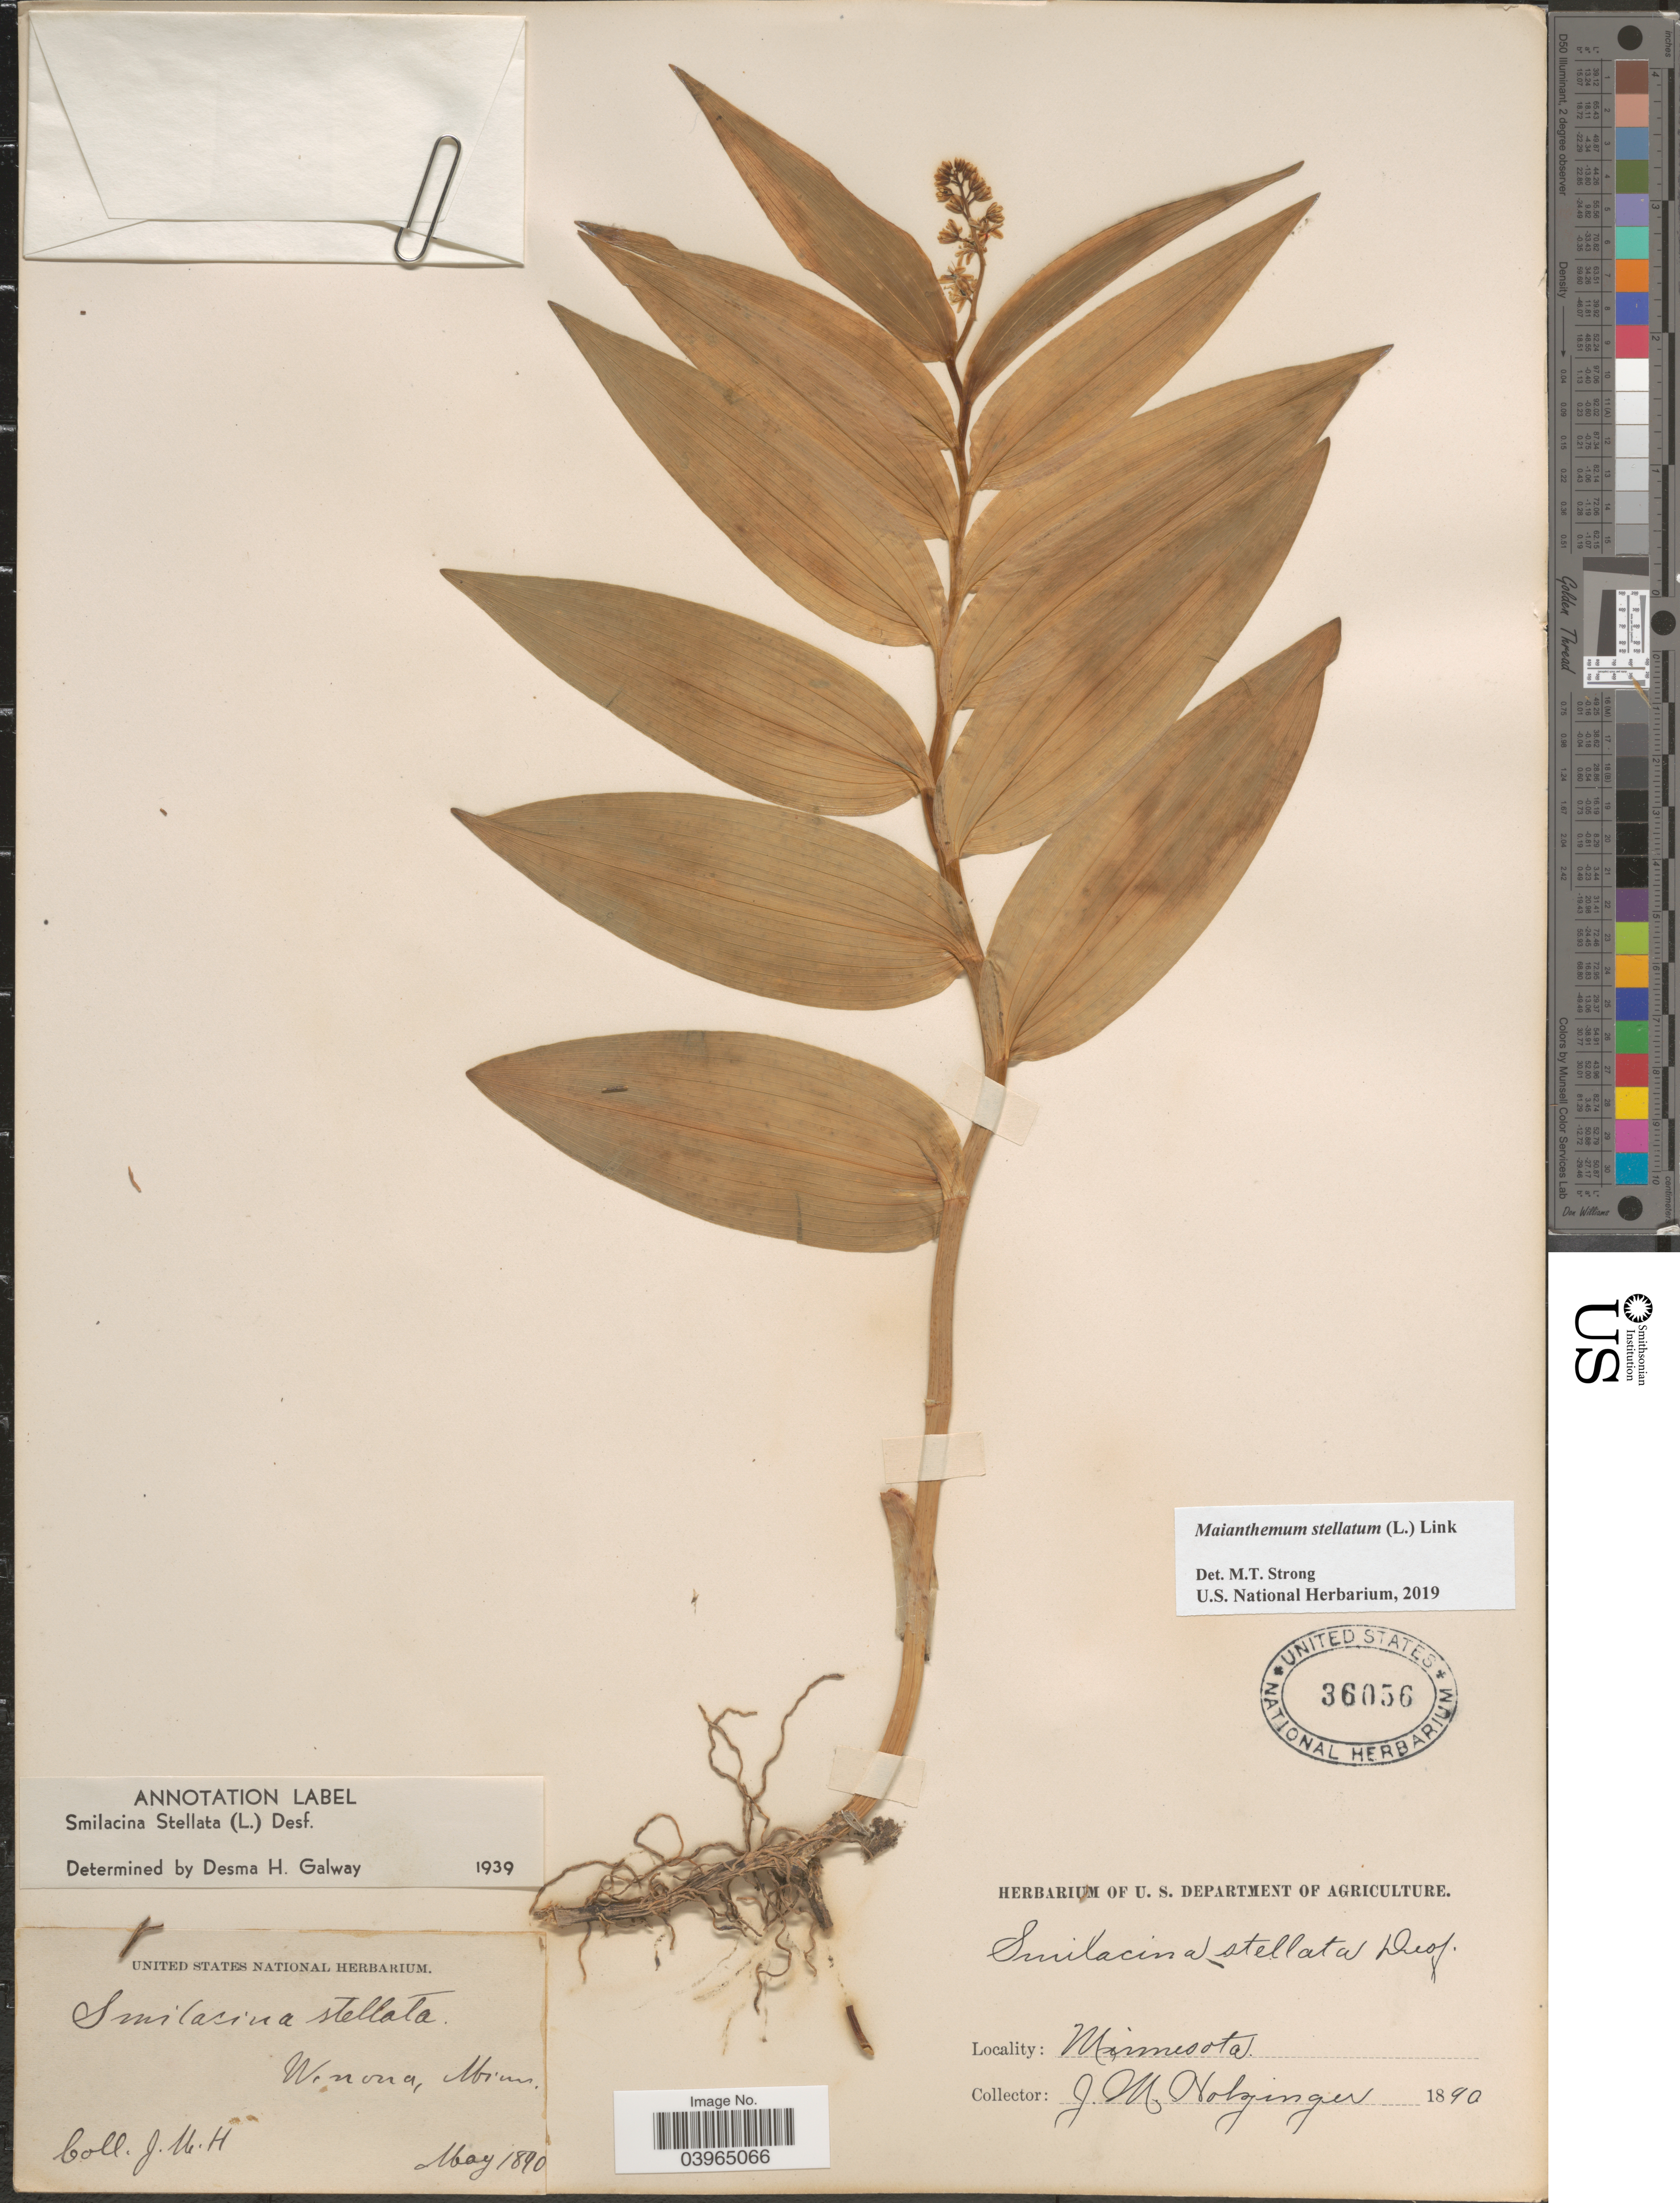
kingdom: Plantae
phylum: Tracheophyta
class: Liliopsida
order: Asparagales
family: Asparagaceae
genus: Maianthemum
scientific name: Maianthemum stellatum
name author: (L.) Link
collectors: J. M. Holzinger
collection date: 1890-05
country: United States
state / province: Minnesota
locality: Winona.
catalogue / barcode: US 36056